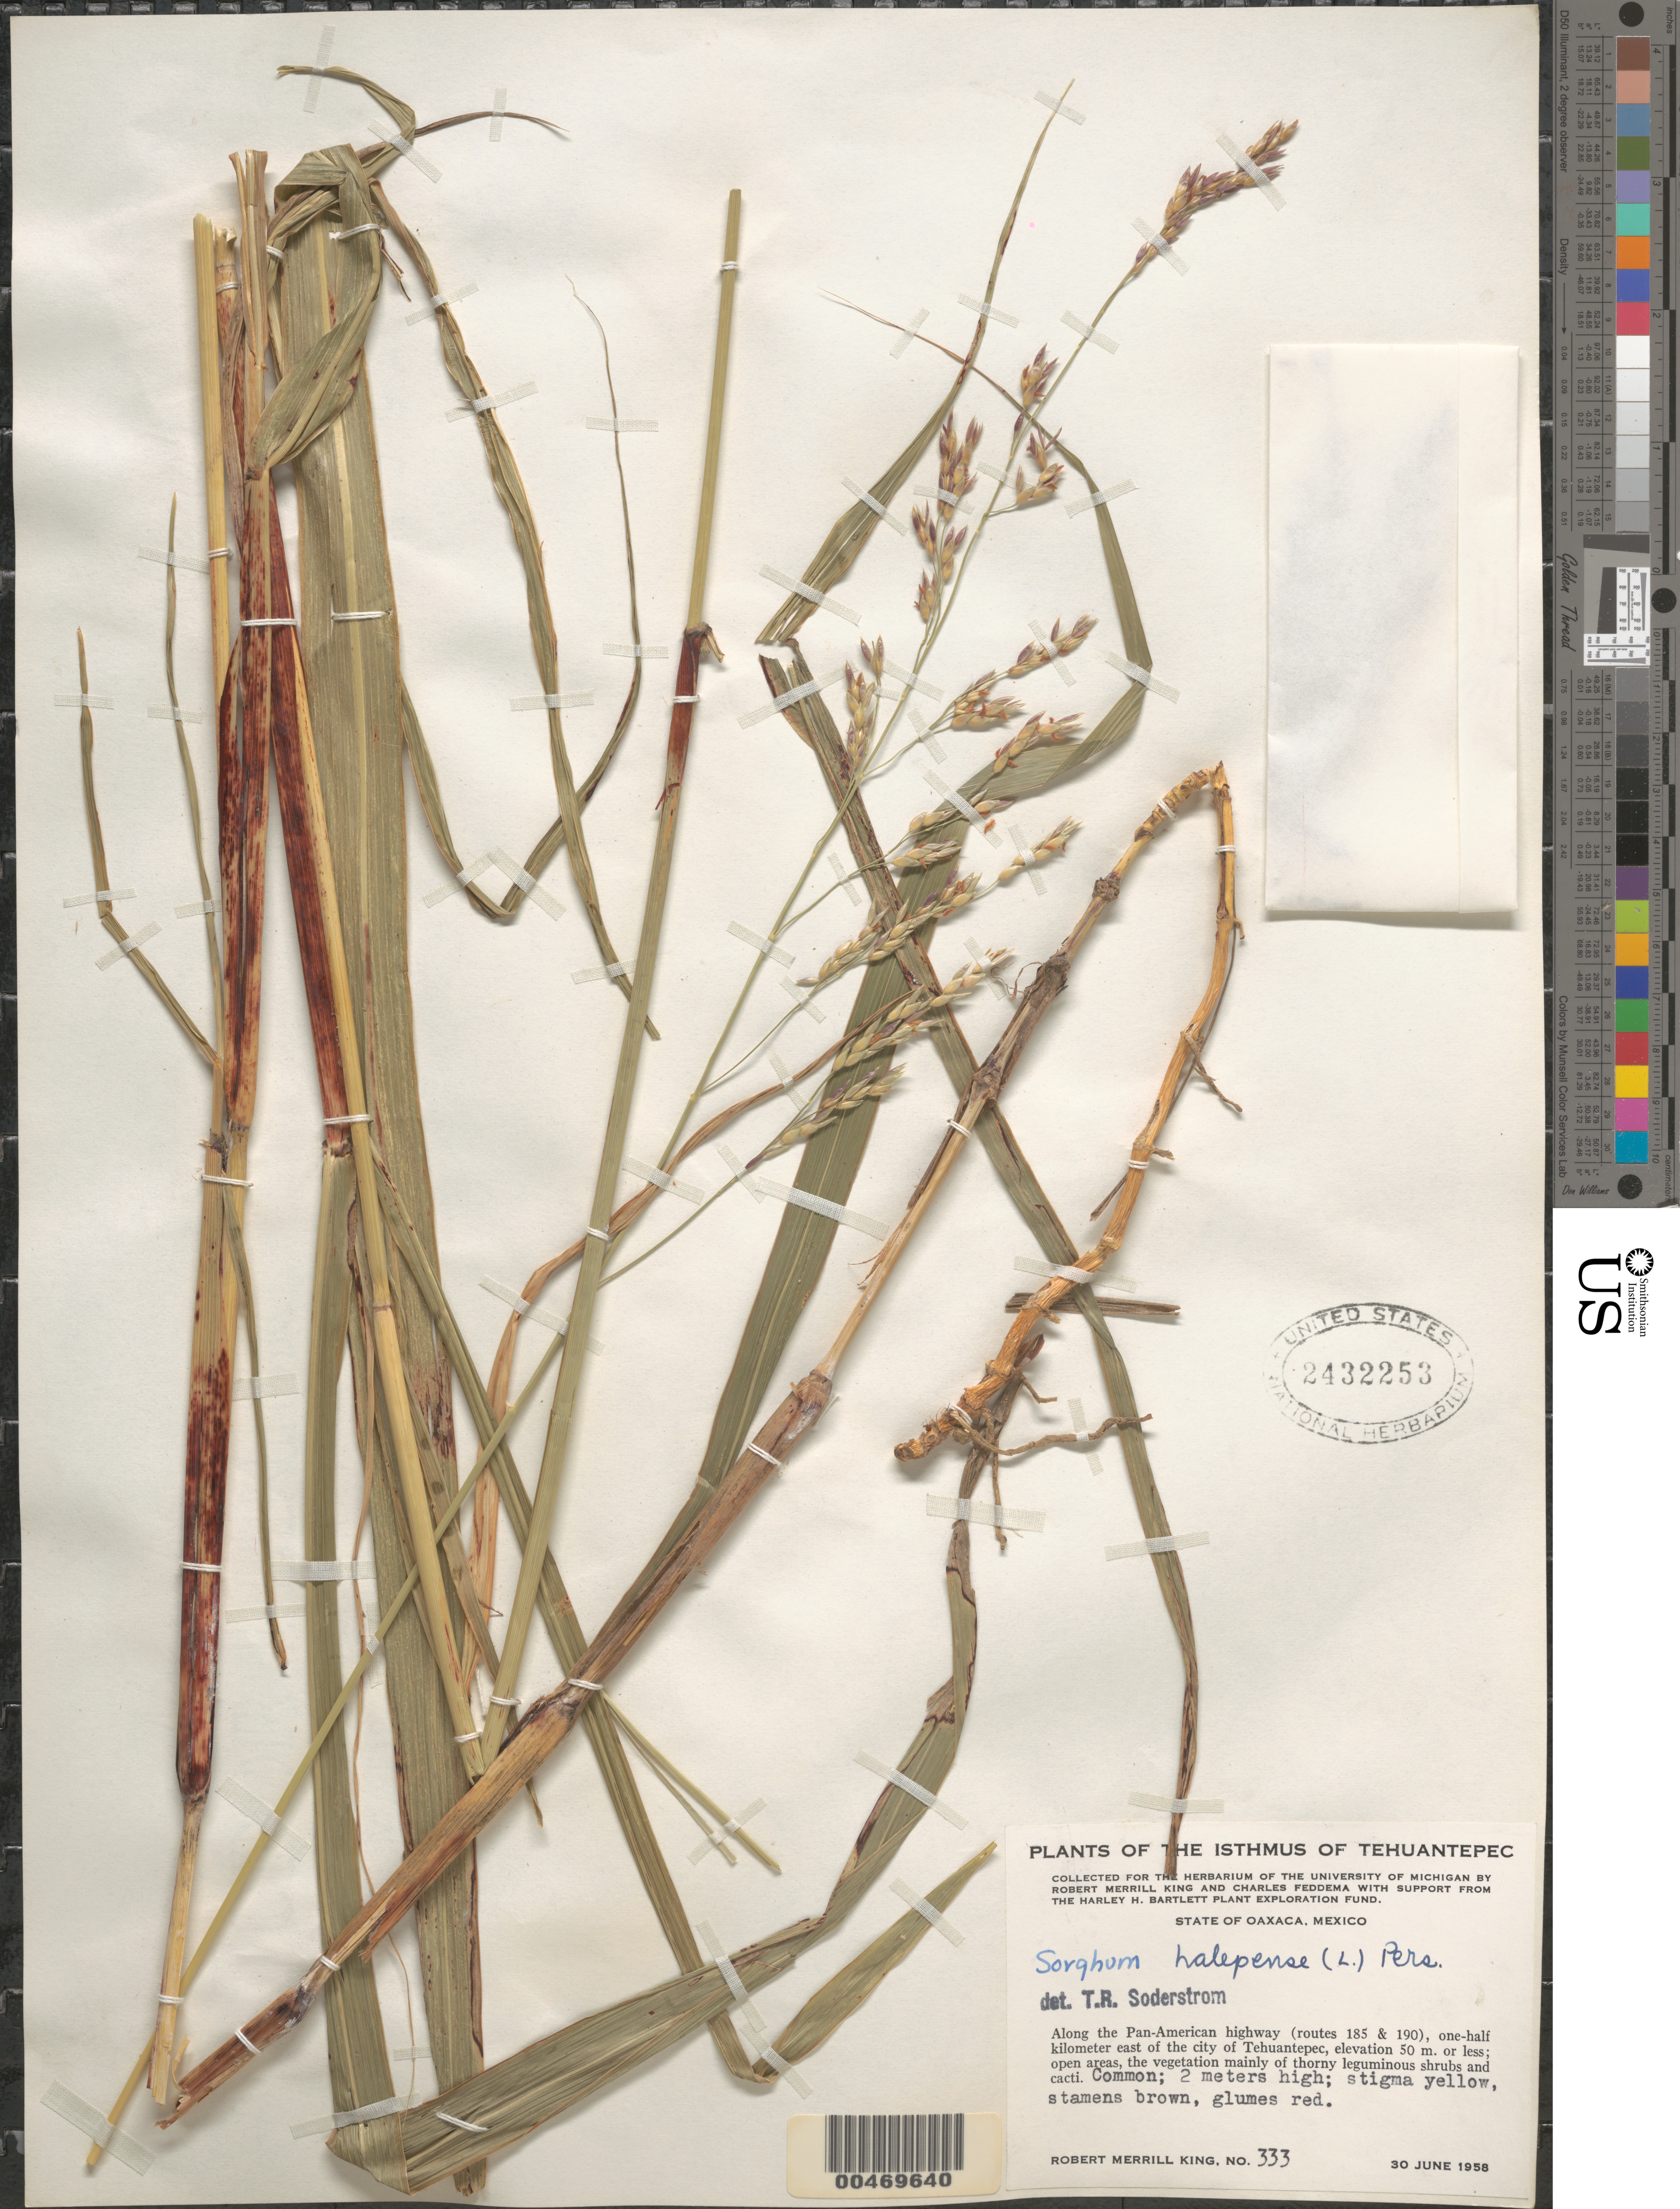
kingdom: Plantae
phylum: Tracheophyta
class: Liliopsida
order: Poales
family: Poaceae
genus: Sorghum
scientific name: Sorghum halepense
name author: (L.) Pers.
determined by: Soderstrom, T. R.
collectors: R. M. King & C. Feddema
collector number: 333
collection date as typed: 30 Jun 1958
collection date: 1958-06-30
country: Mexico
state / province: Oaxaca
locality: Isthmus of Tehuantepec, along the Pan-American hwy (rtes 185 & 190), 0.5 km E of the city of Tehuantepec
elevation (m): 0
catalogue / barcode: US 2432253